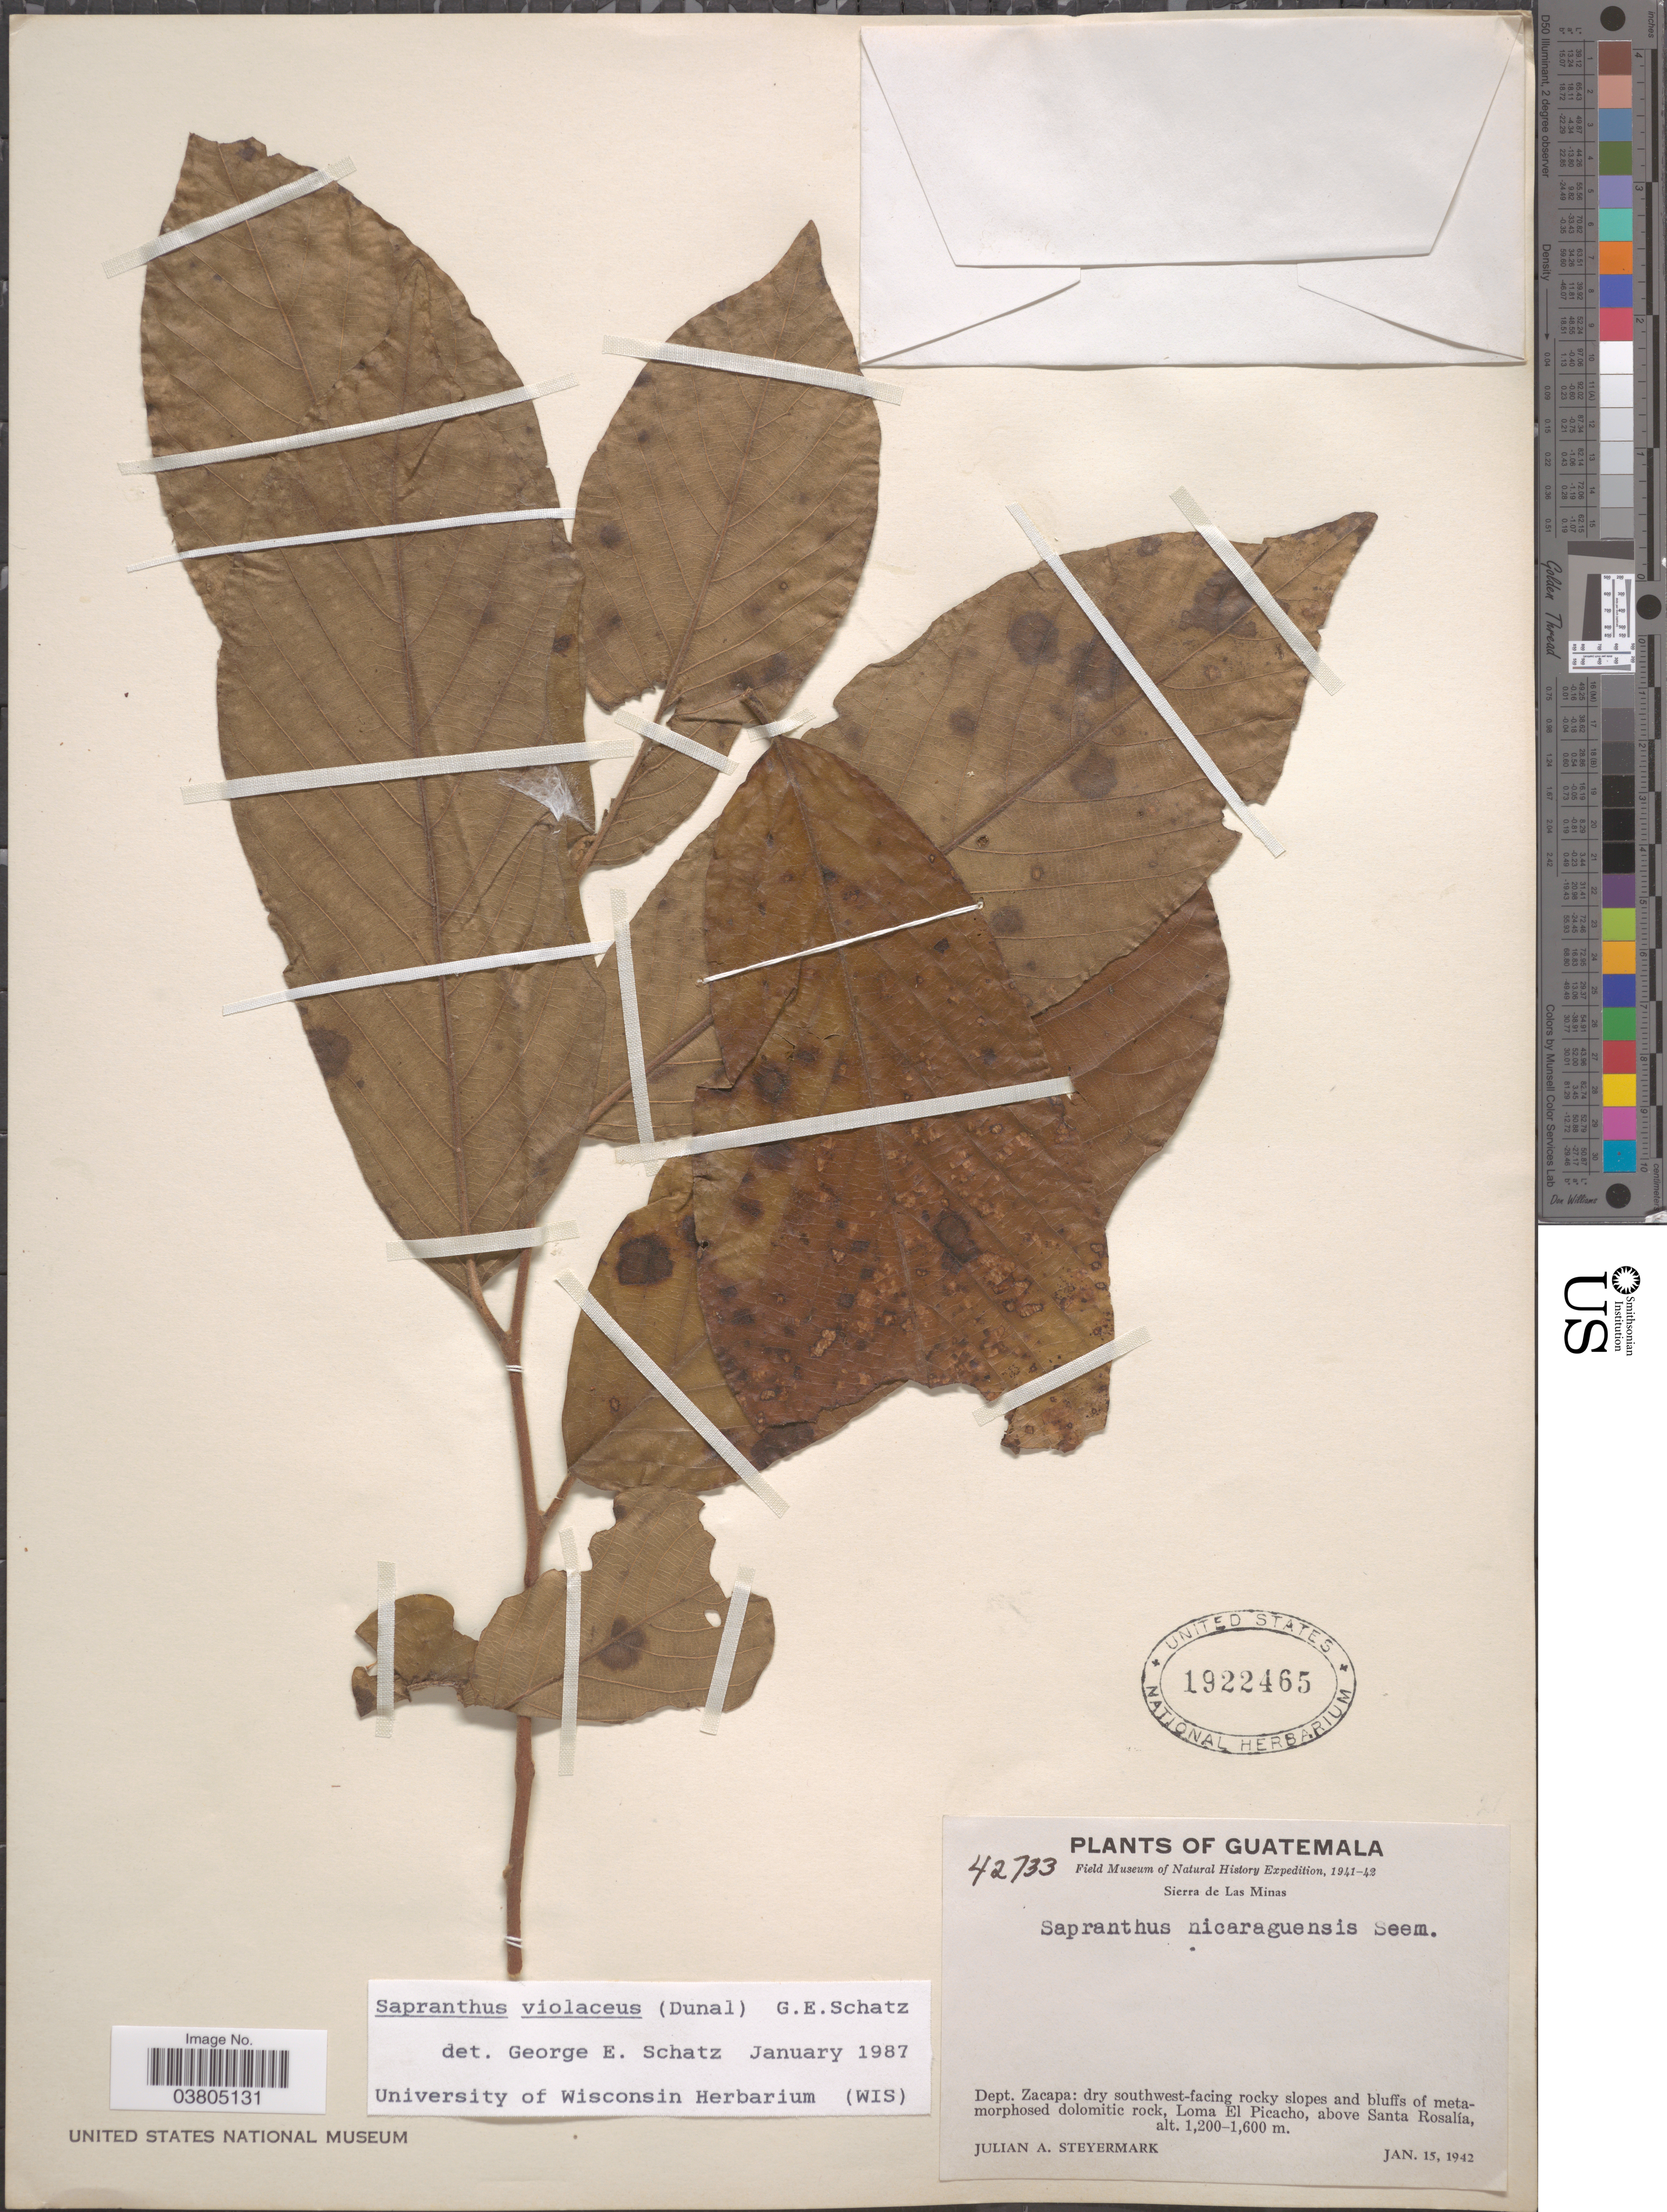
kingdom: Plantae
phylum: Tracheophyta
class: Magnoliopsida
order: Magnoliales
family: Annonaceae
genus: Sapranthus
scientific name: Sapranthus violaceus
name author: (Dunal) Saff.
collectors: J. Steyermark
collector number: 42733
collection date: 1942-01-15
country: Guatemala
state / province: Zacapa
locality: Sierra de Las Minas. Dept. Zacapa: dry southwest-facing rocky slopes and bluffs of metamorphosed dolomitic rock, Loma El Picacho, above Santa Rosalía.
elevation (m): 1200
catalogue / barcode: US 1922465